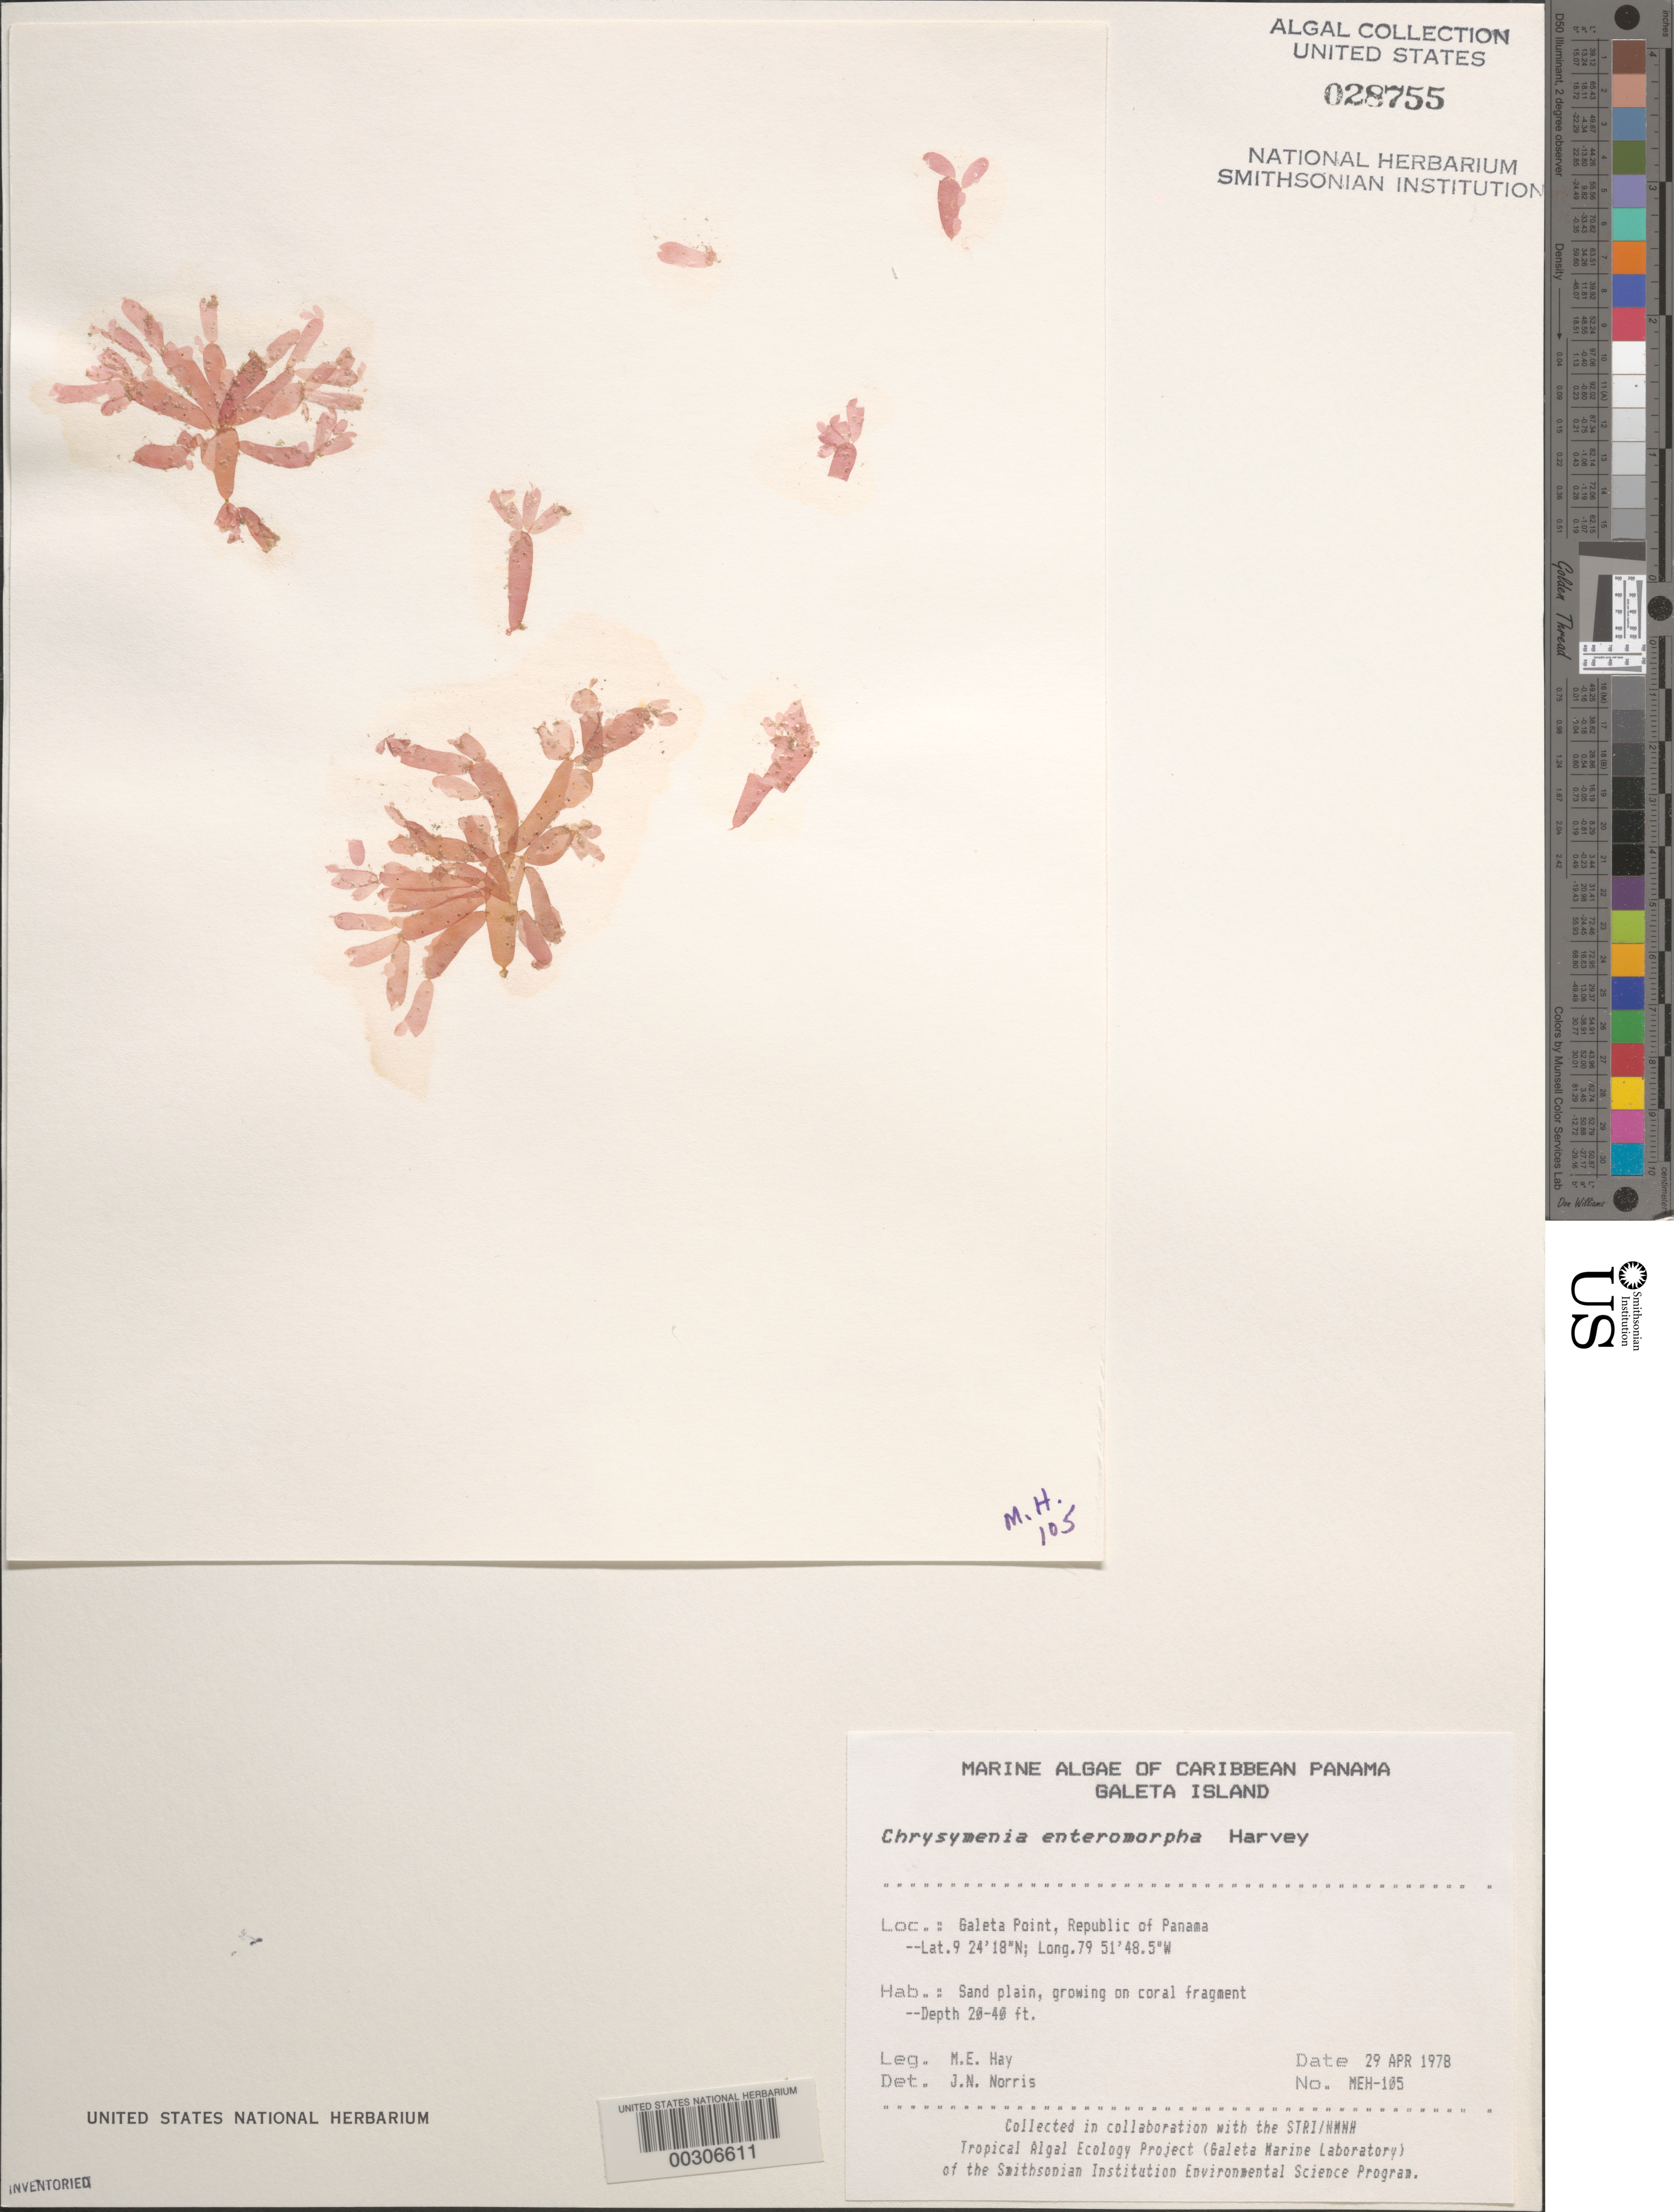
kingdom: Plantae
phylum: Rhodophyta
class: Florideophyceae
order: Rhodymeniales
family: Rhodymeniaceae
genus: Botryocladia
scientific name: Botryocladia enteromorpha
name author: (Harv.) W.E. Schmidt et al. in W.E. Schmidt et al.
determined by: Algae name updating Project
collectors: M. E. Hay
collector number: MEH-105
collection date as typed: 29 Apr 1978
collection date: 1978-04-29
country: Panama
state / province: Colón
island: Galeta Island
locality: Galeta Point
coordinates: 9 24' 18" N, 79 51' 48.5" W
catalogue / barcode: US 28755